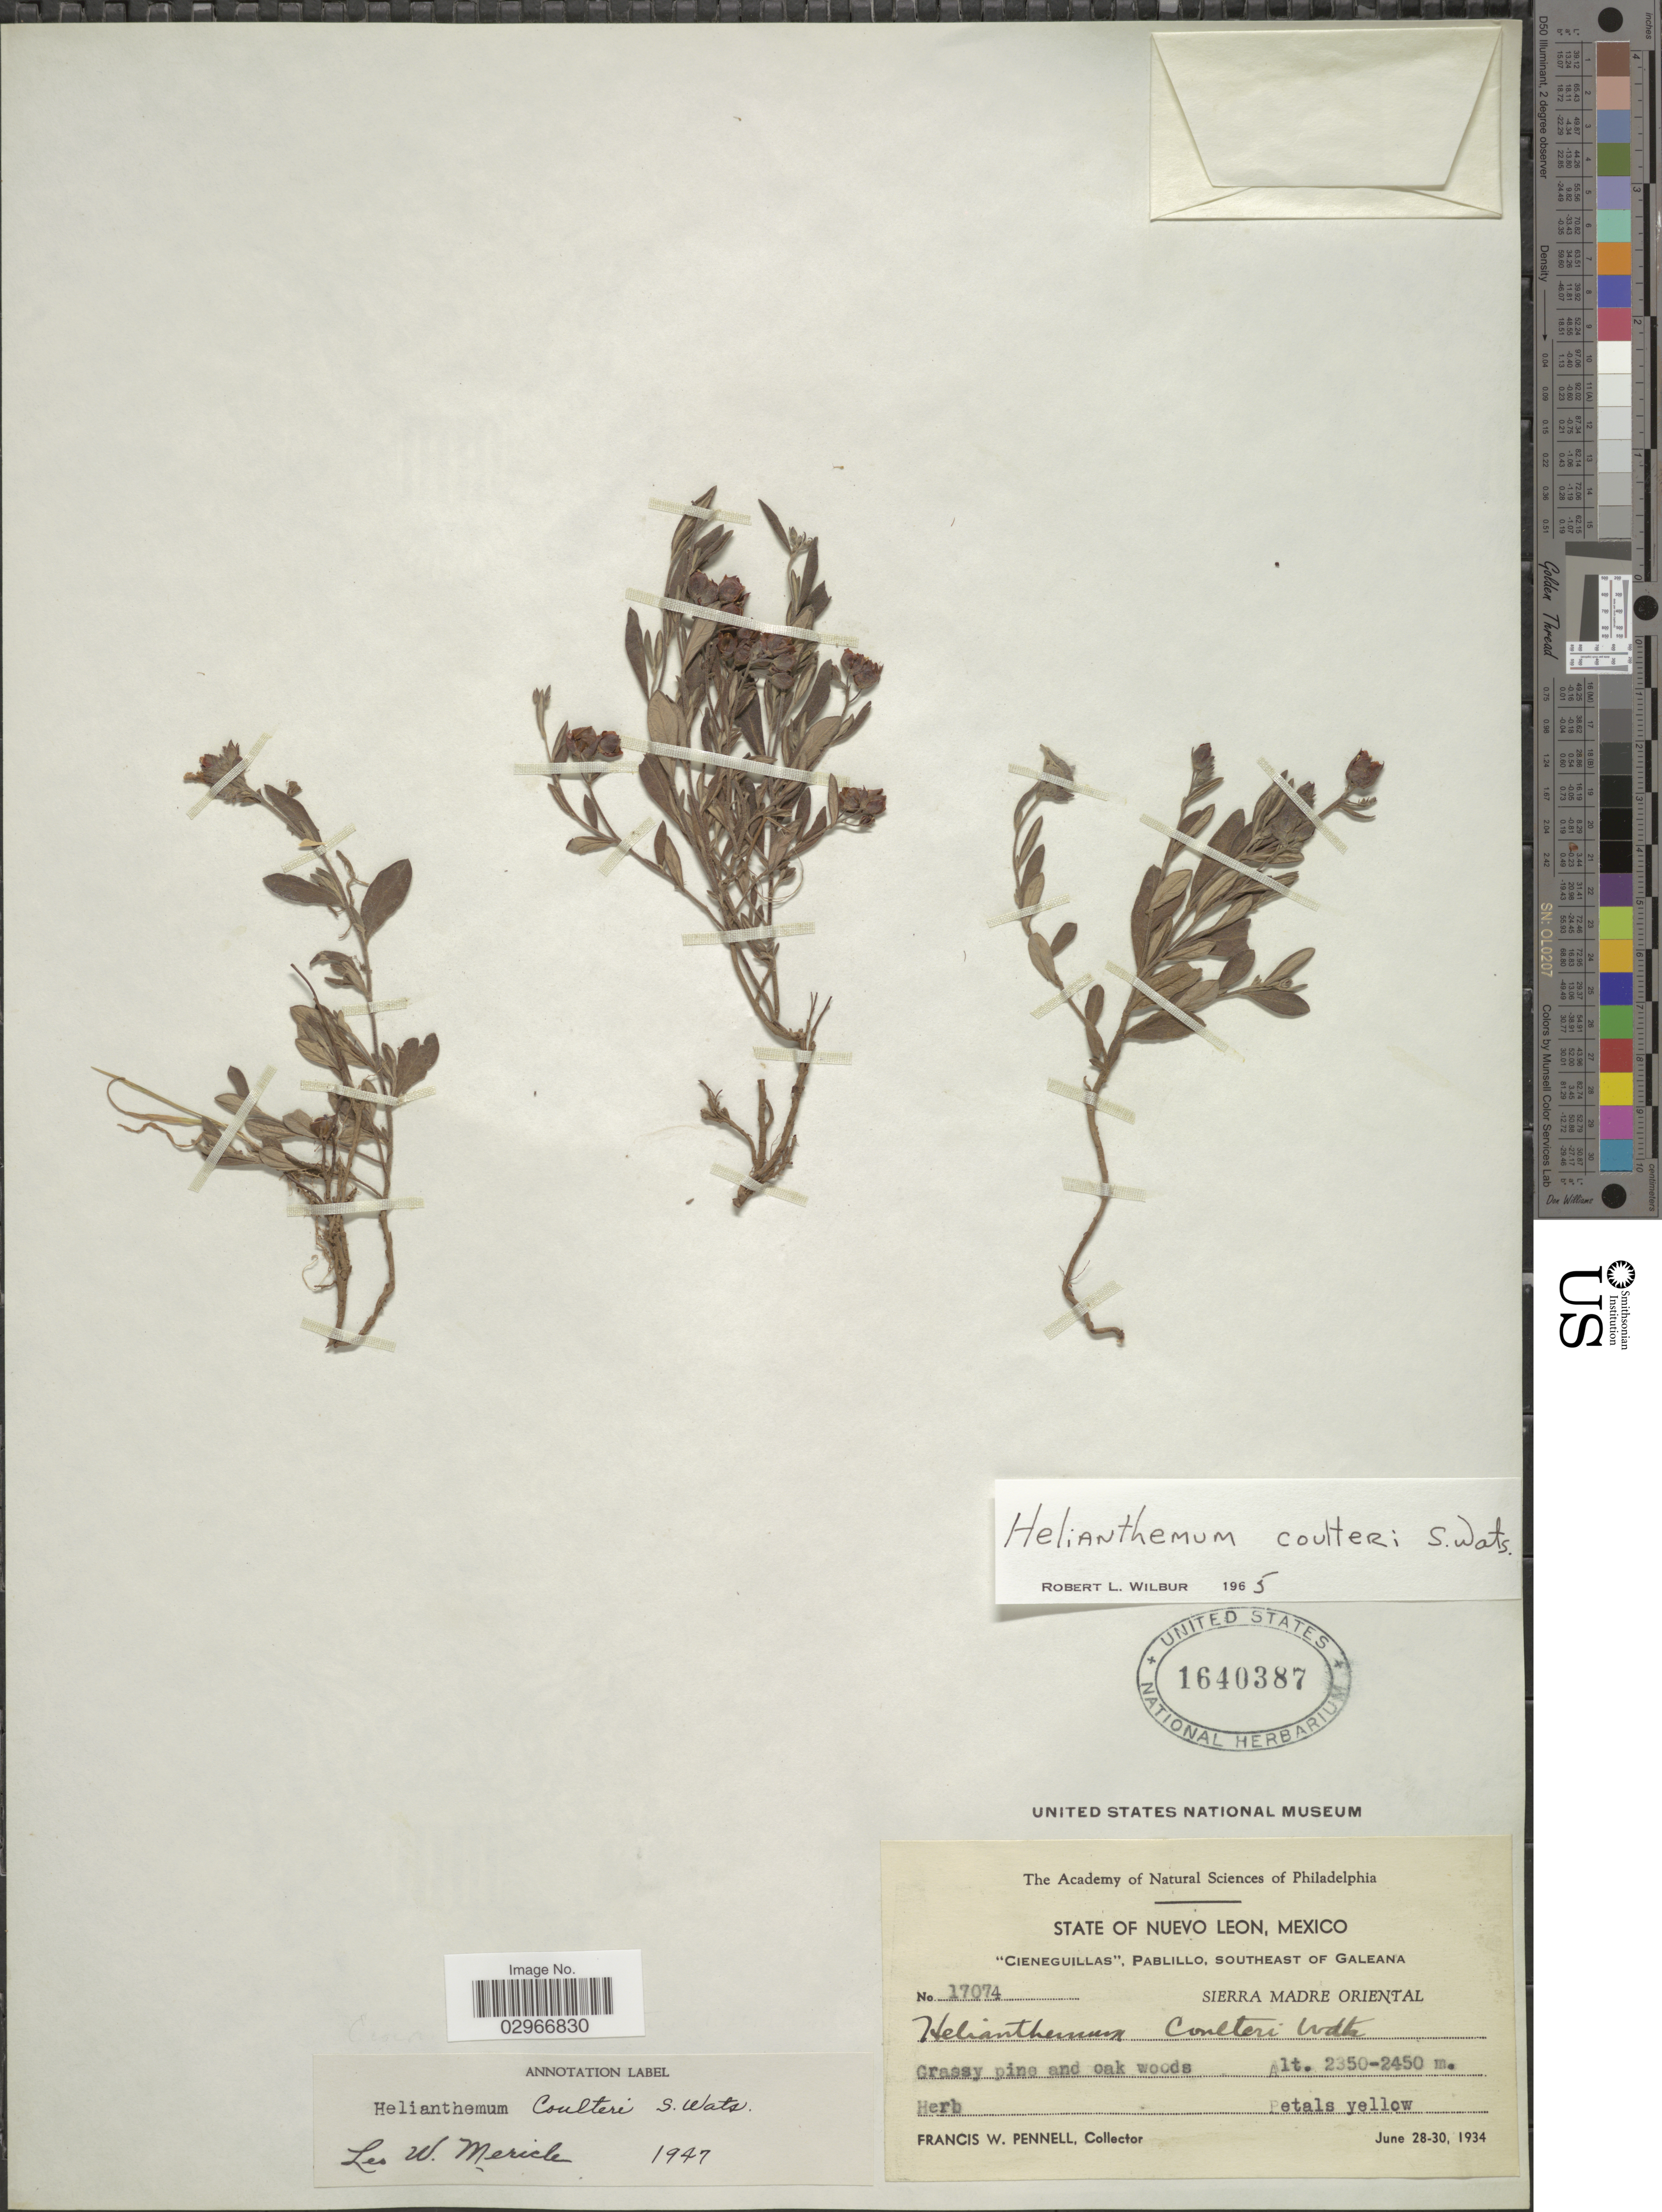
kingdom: Plantae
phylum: Tracheophyta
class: Magnoliopsida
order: Malvales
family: Cistaceae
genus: Helianthemum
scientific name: Helianthemum coulteri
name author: S. Watson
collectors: F. W. Pennell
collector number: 17074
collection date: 1934-06-28/1934-06-30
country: Mexico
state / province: Nuevo León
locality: Cieneguillas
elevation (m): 2350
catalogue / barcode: US 1640387